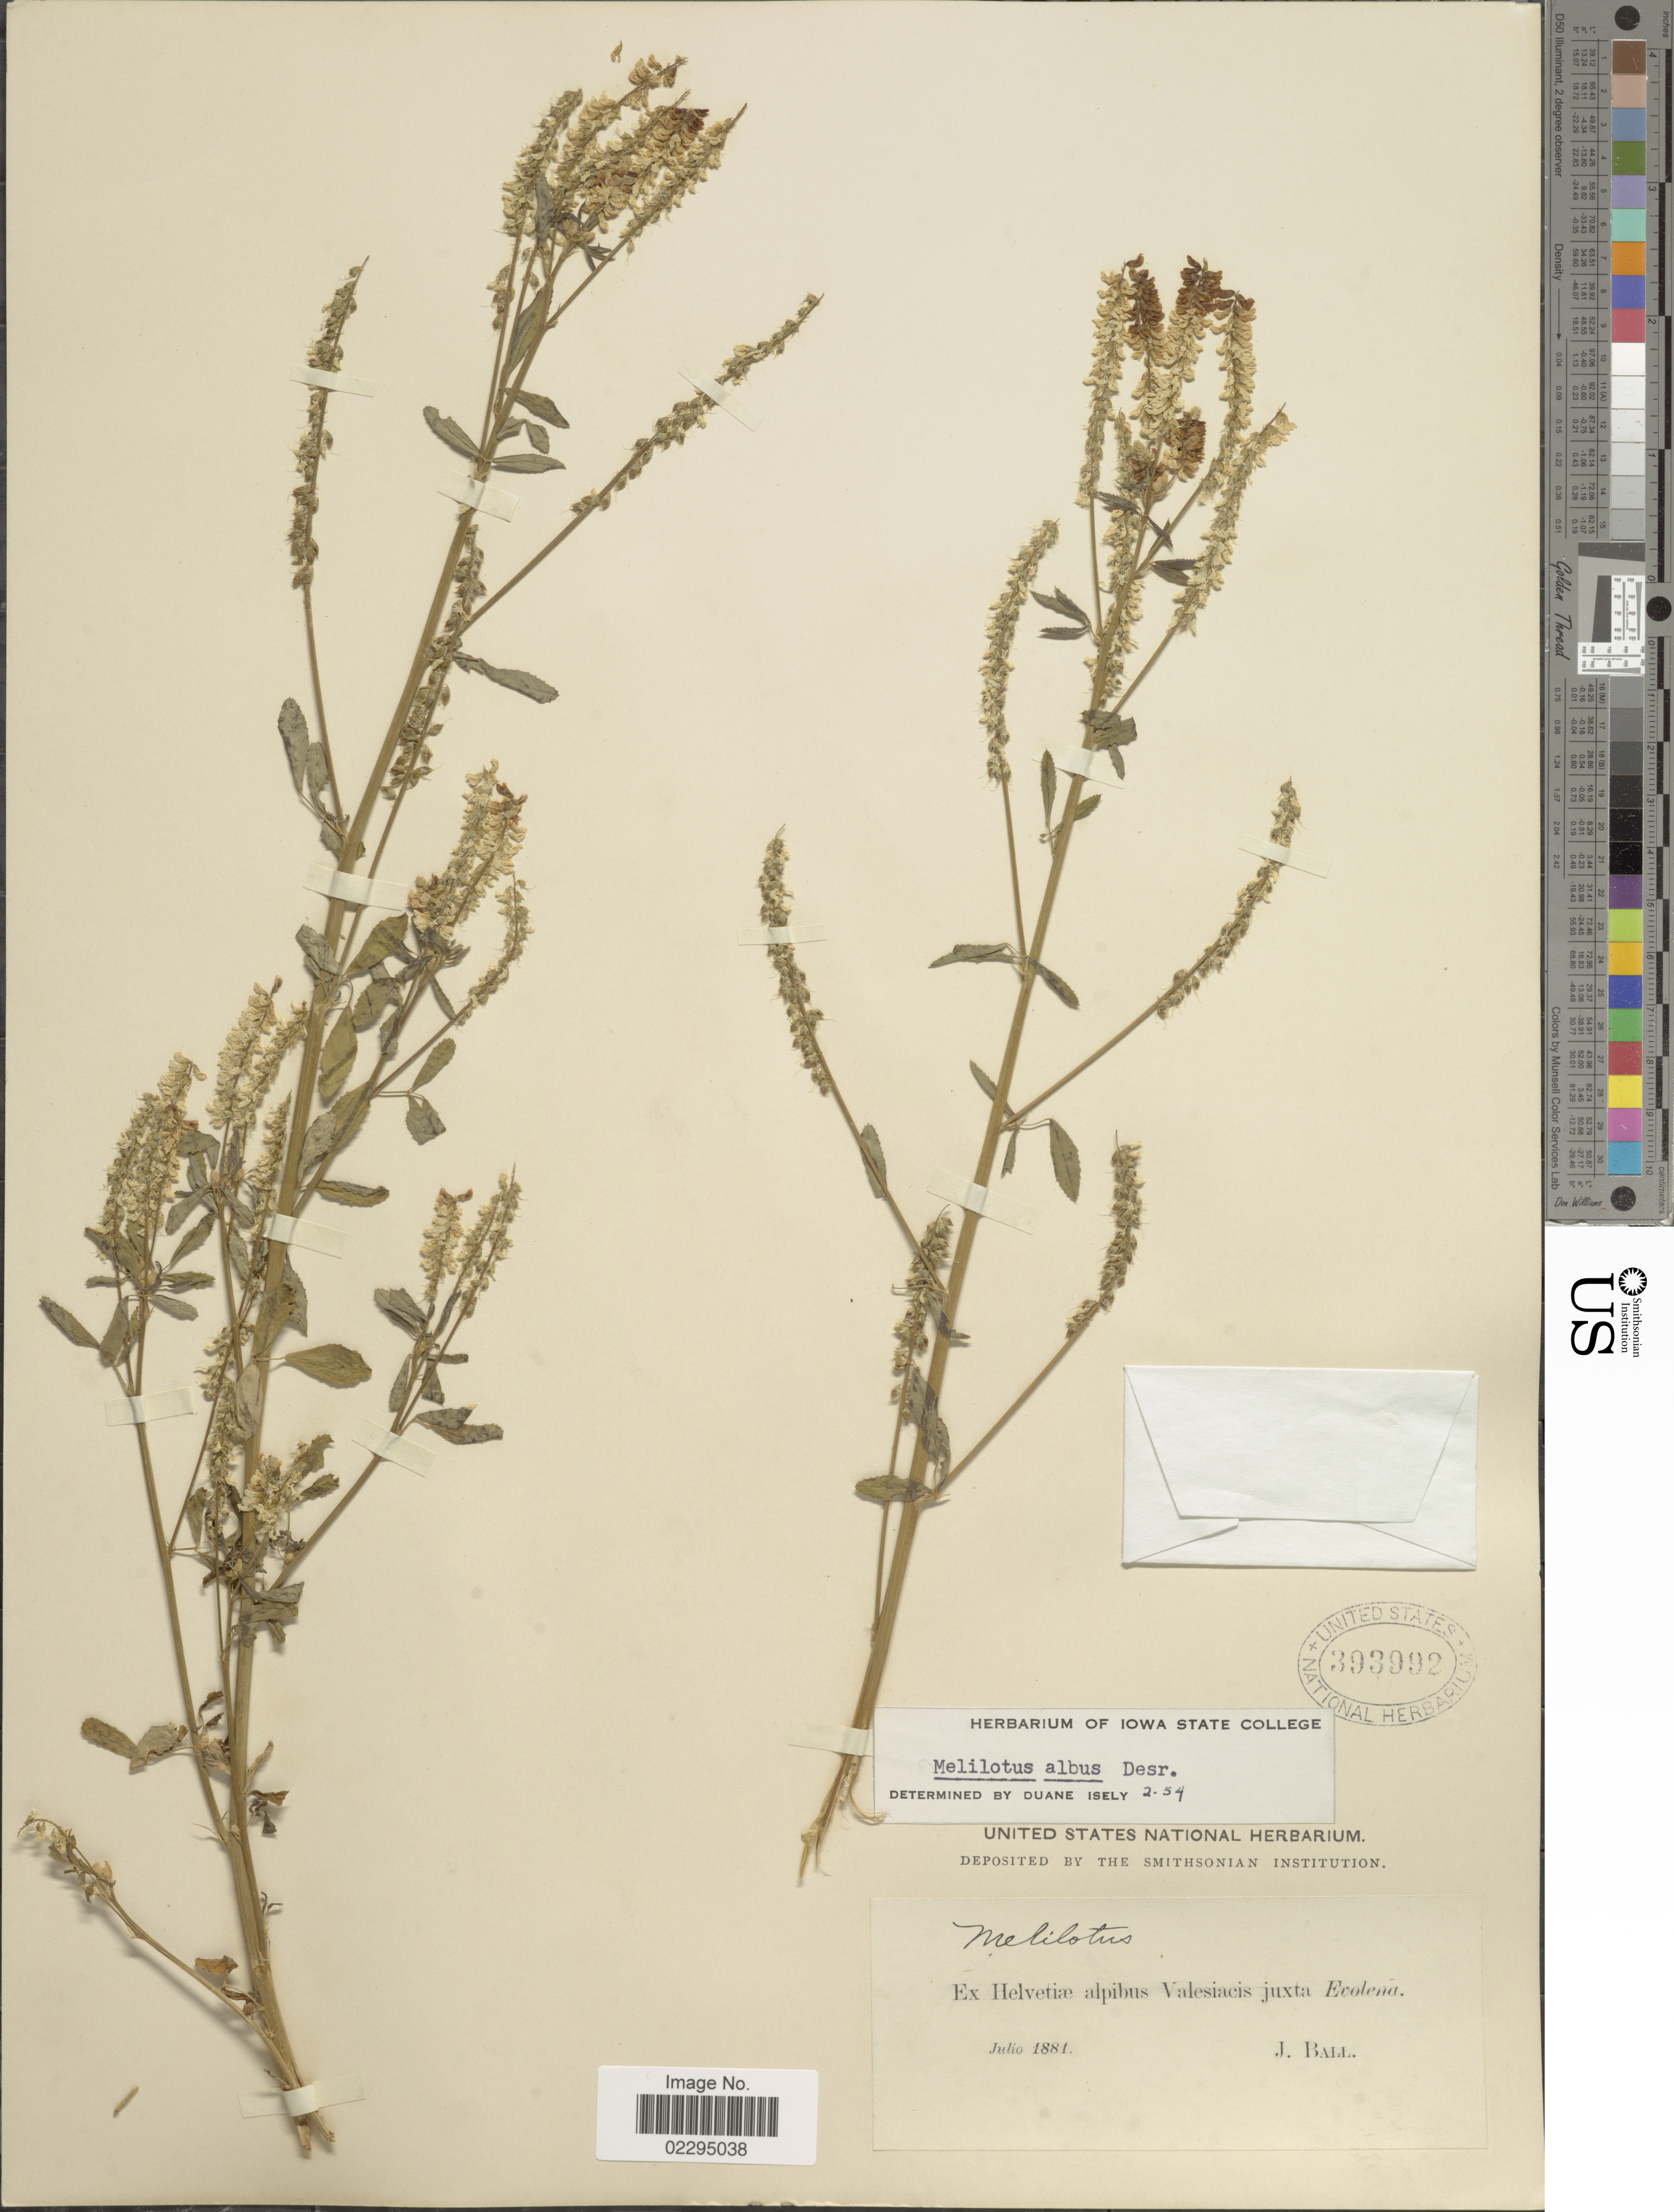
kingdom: Plantae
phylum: Tracheophyta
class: Magnoliopsida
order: Fabales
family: Fabaceae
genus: Melilotus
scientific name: Melilotus albus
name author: Medik.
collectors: J. Ball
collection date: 1881-07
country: Switzerland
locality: Helvetiae alpibus Valesiacis juxta Evolena.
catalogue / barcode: US 393992